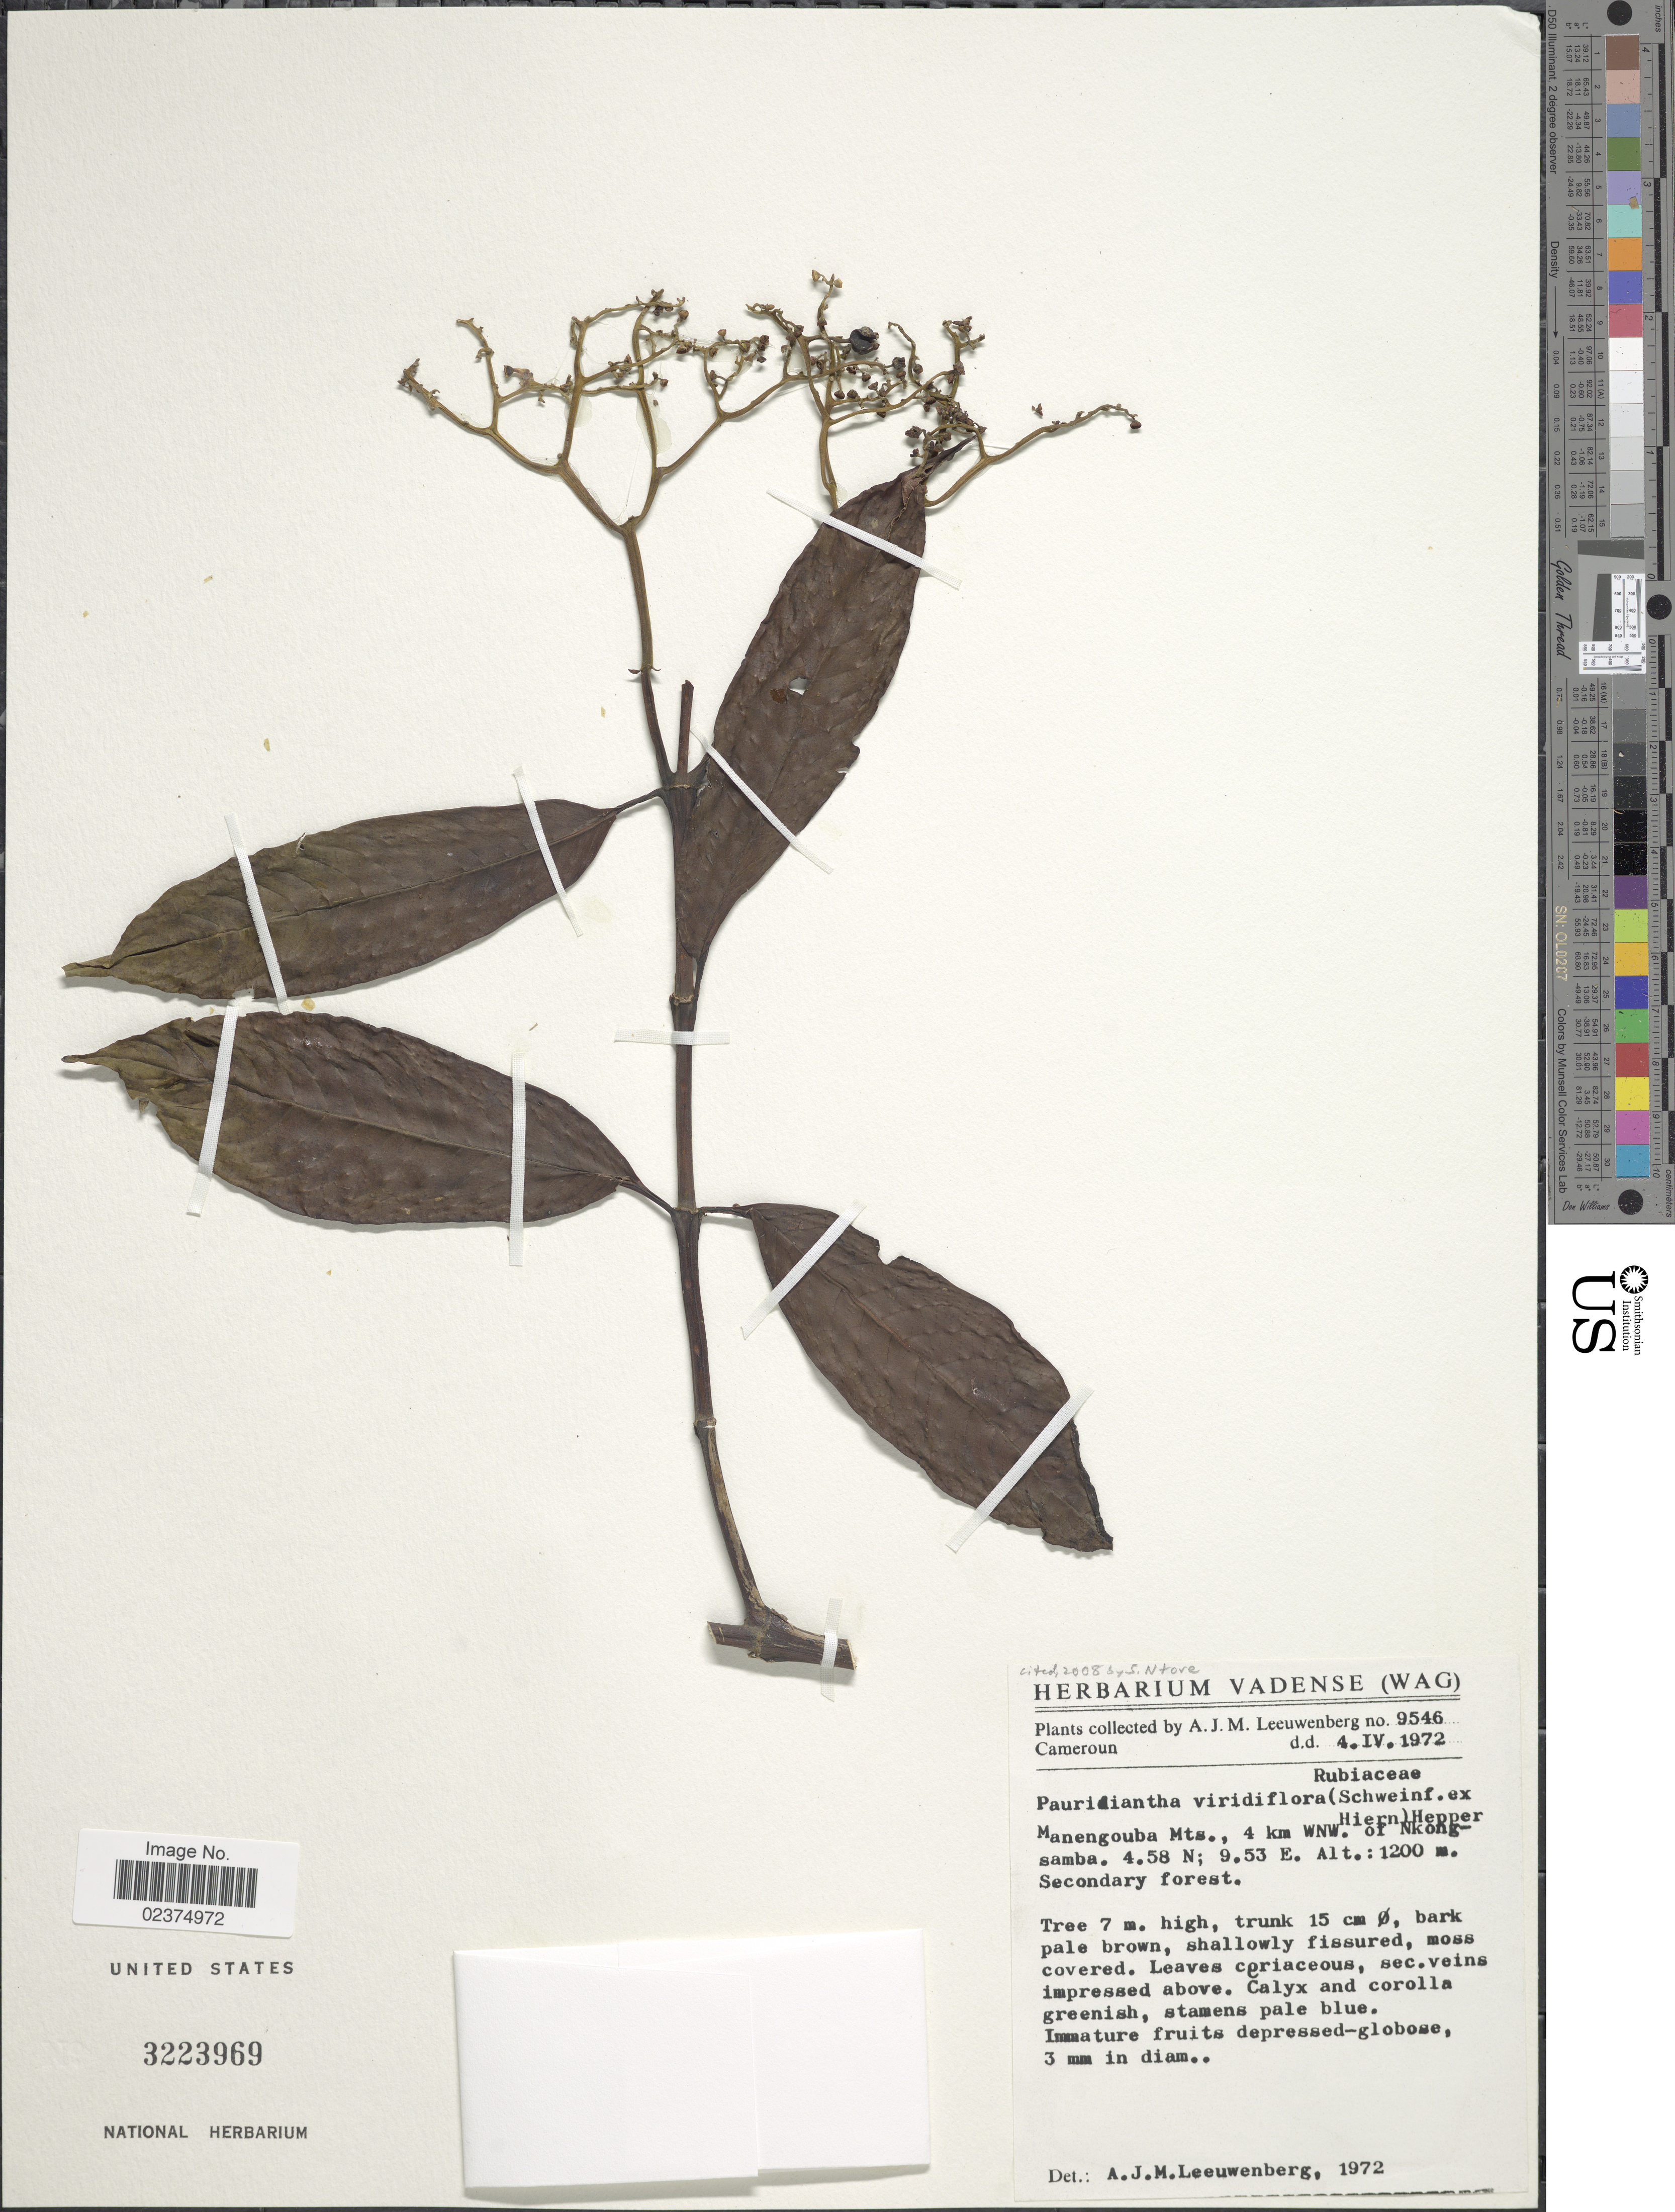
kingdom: Plantae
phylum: Tracheophyta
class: Magnoliopsida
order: Gentianales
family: Rubiaceae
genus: Pauridiantha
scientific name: Pauridiantha viridiflora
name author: (Schweinf. ex Hiern) Hepper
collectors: A. J. M. Leeuwenberg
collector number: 9546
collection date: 1972-04-04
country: Cameroon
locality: Cameroun,Manengouba Mts., 4 km WNW. of Nkong-samba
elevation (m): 1200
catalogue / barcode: US 3223969